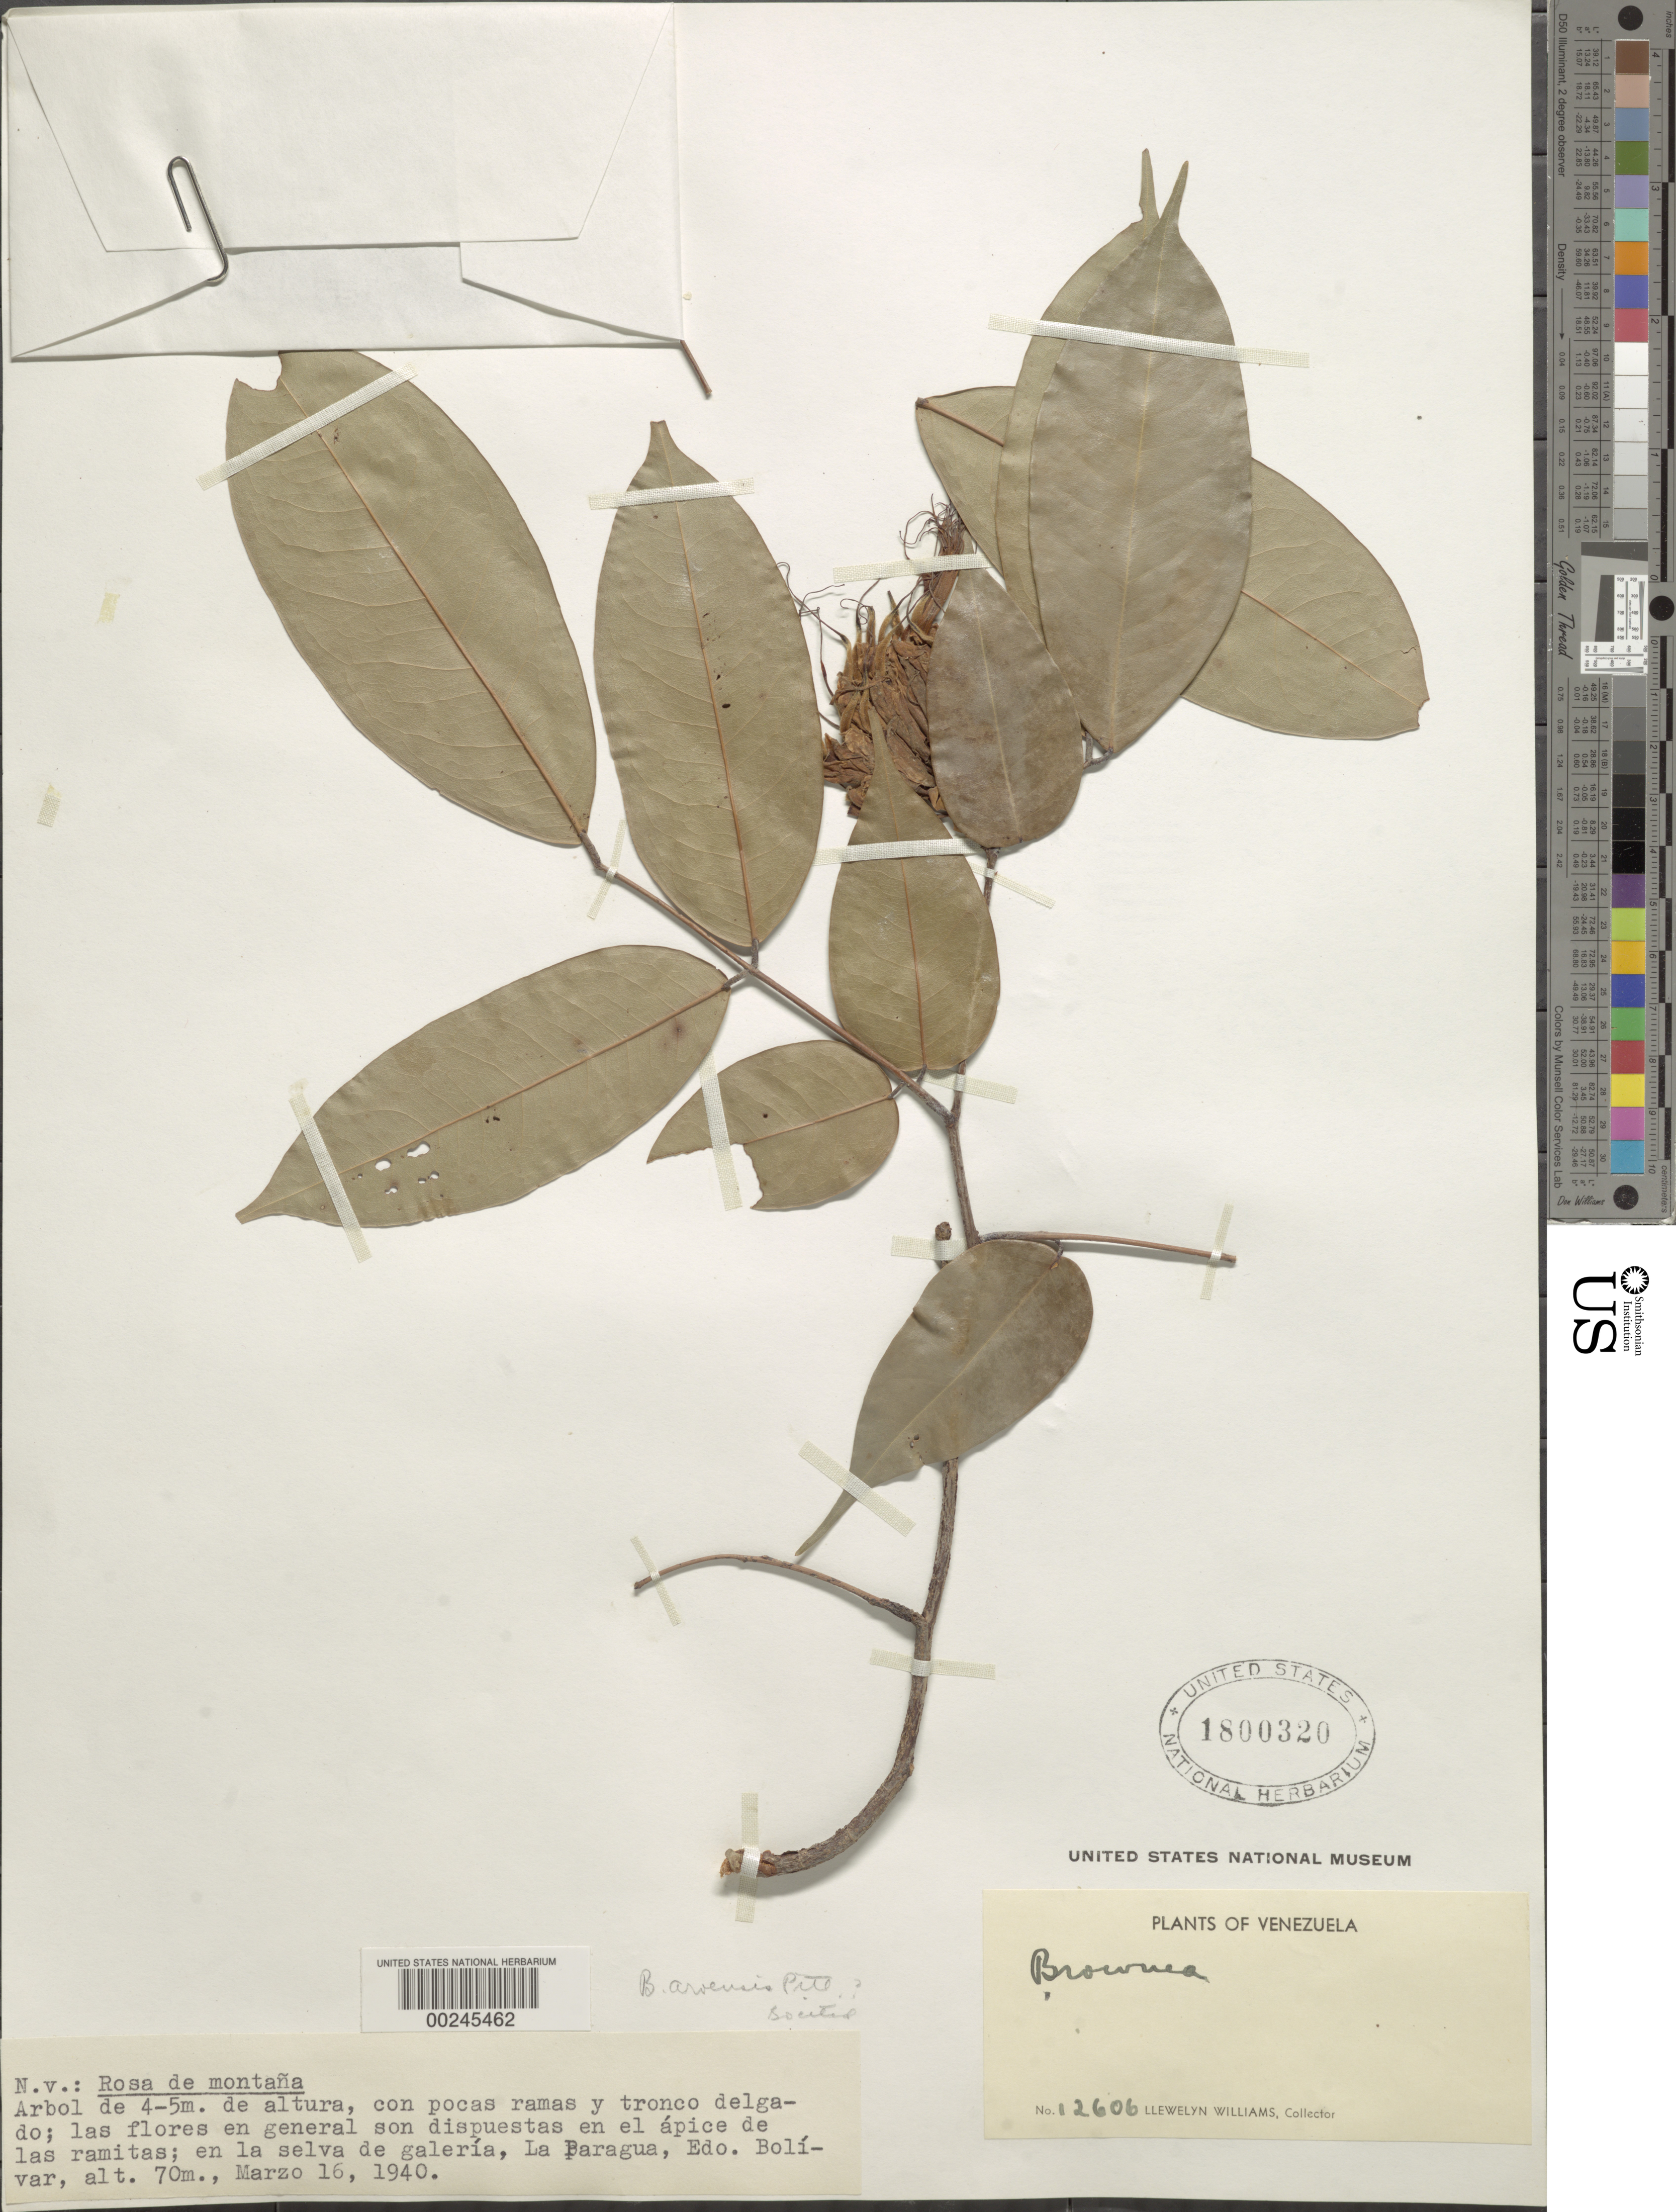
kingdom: Plantae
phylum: Tracheophyta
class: Magnoliopsida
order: Fabales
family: Fabaceae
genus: Brownea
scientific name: Brownea coccinea subsp. coccinea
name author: Jacq.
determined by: Santos-Silva, J.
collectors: Ll. Williams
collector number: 12606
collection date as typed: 16 Mar 1940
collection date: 1940-03-16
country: Venezuela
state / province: Bolivar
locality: La paragua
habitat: Gallery forest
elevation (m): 70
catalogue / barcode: US 1800320